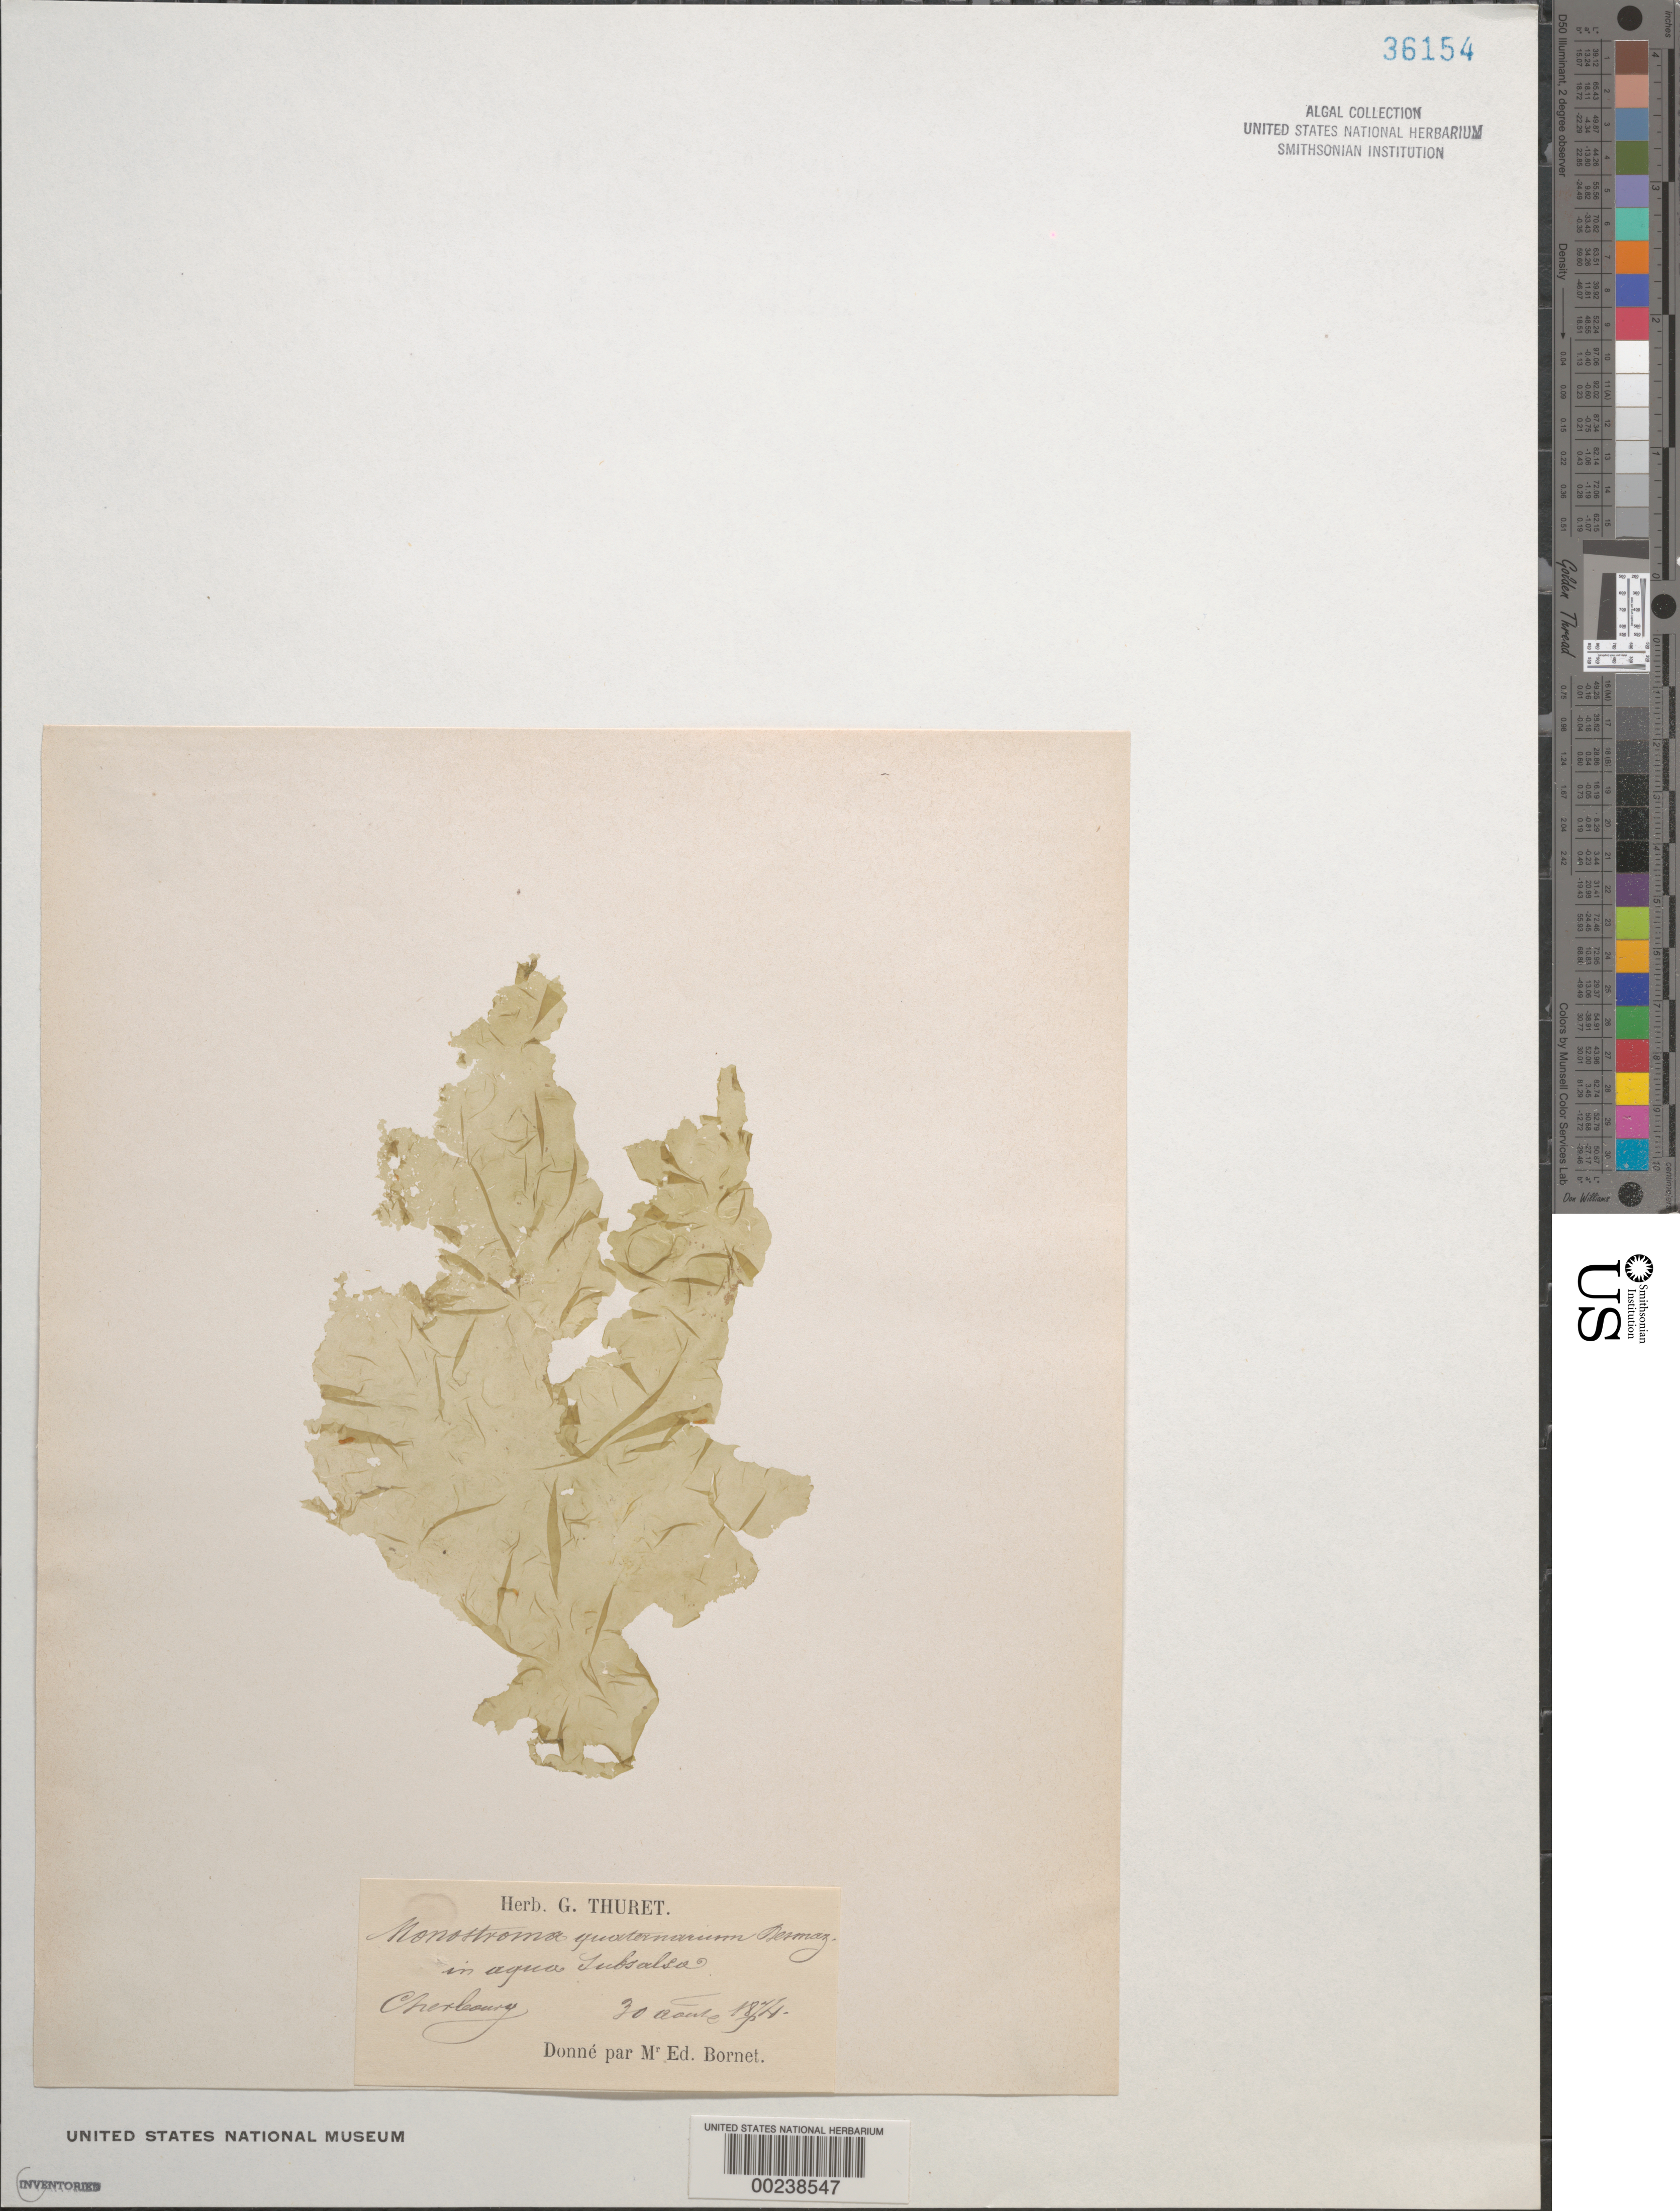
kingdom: Plantae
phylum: Chlorophyta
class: Ulvophyceae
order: Ulvales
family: Monostromataceae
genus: Monostroma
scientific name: Monostroma quarternarium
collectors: Thuret, G. (herbarium)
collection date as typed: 30 Aug 1874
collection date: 1874-08-30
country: France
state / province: Normandie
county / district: Manche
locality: Cherbourg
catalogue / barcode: US 36154